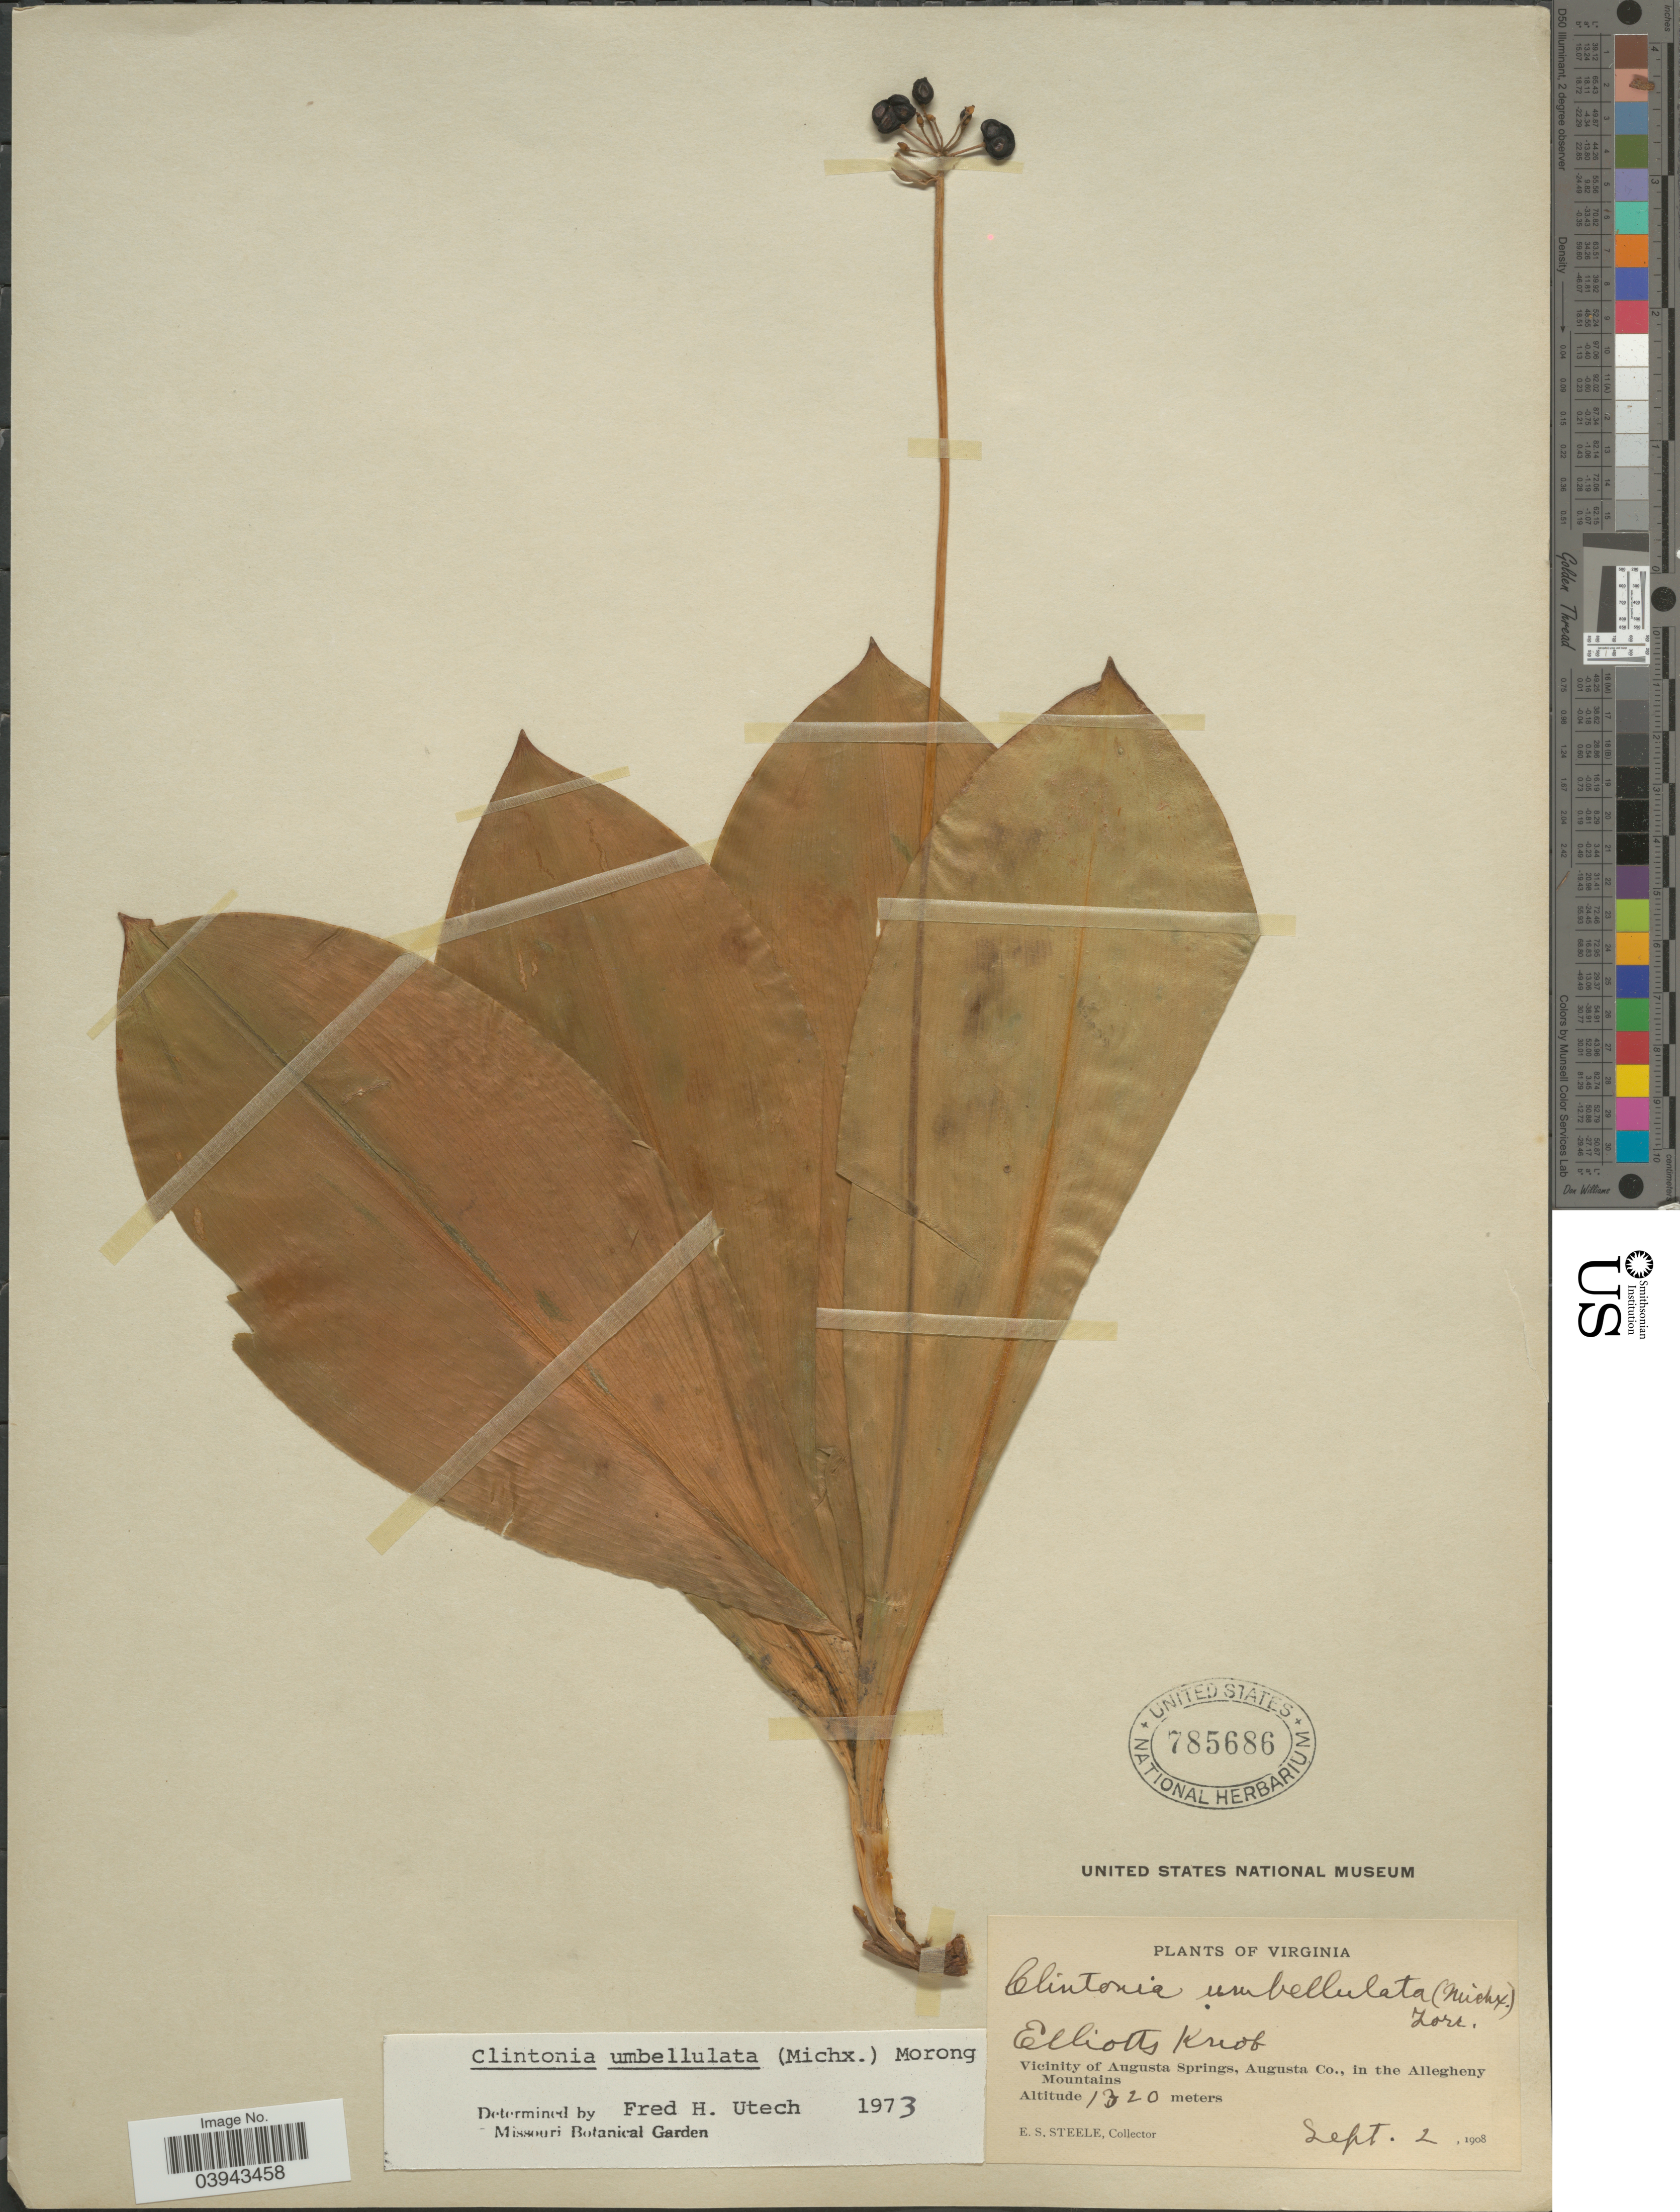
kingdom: Plantae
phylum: Tracheophyta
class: Liliopsida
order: Liliales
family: Liliaceae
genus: Clintonia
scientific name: Clintonia umbellulata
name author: (Michx.) Morong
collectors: E. Steele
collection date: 1908-09-02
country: United States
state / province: Virginia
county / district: Augusta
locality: Elliotts Knob. Vicinity of Augusta Springs, Augusta Co., in the Allegheny Mountains.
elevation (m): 1320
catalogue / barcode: US 785686